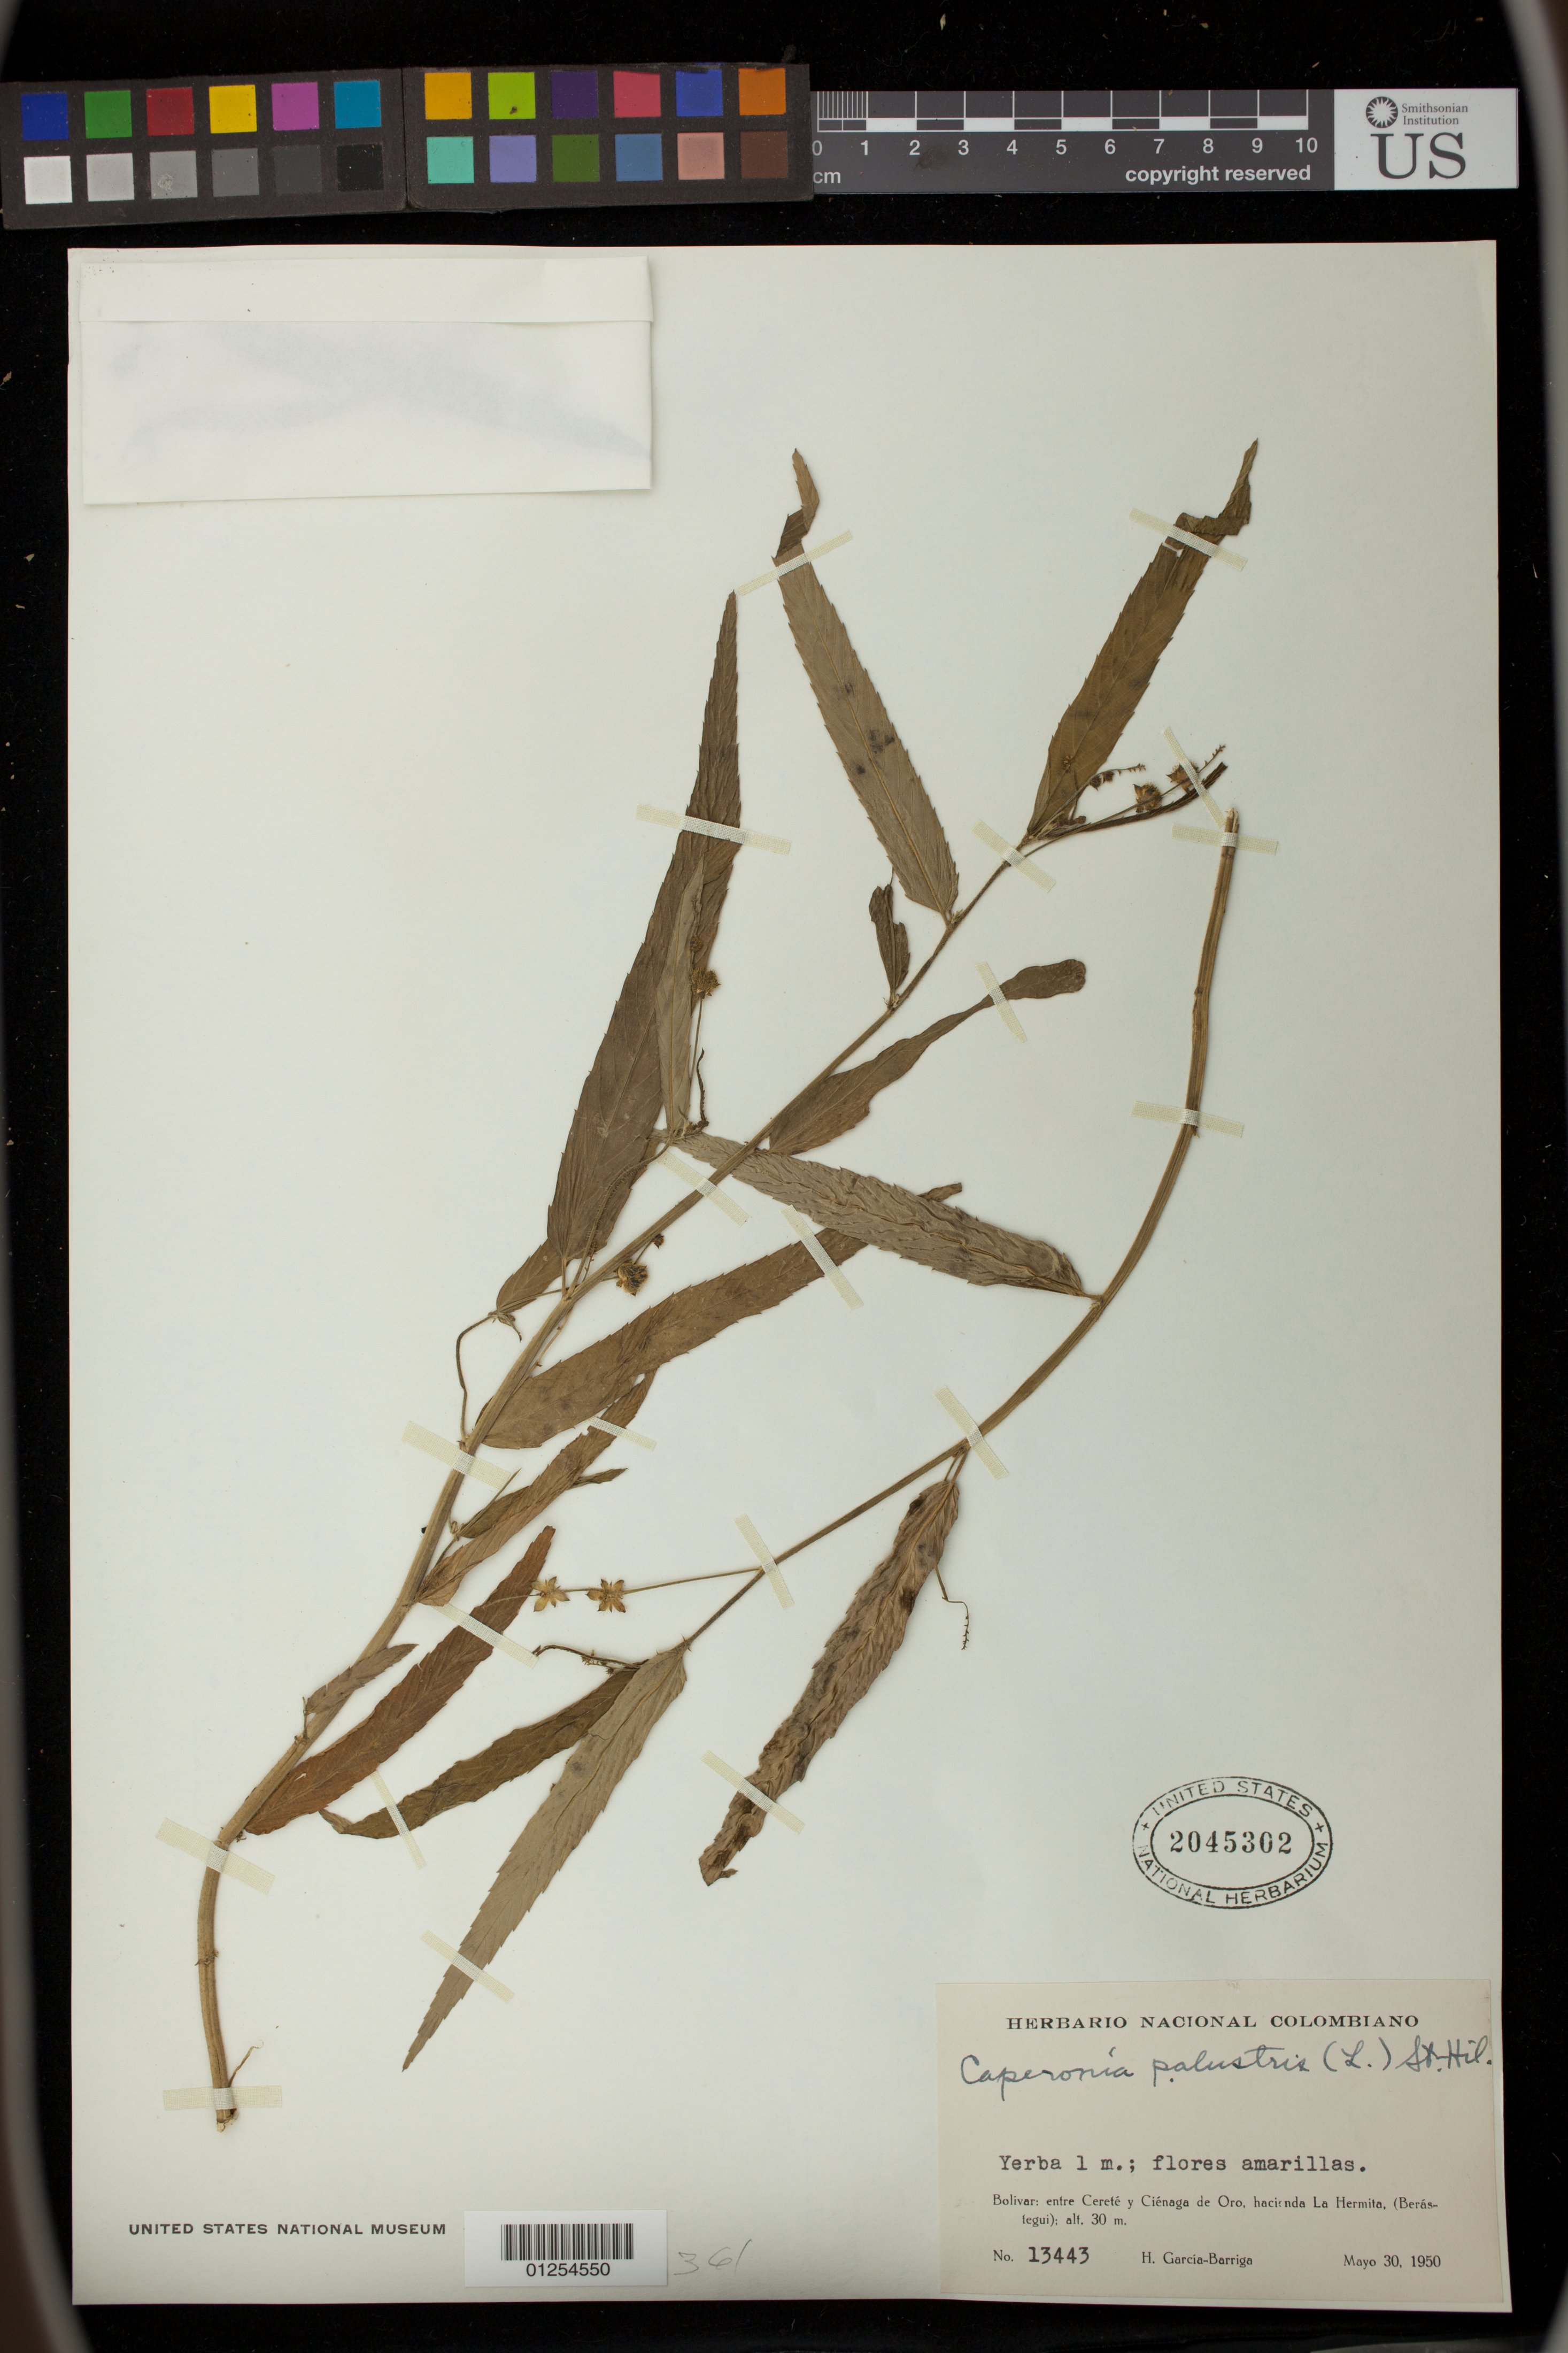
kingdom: Plantae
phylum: Tracheophyta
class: Magnoliopsida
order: Malpighiales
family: Euphorbiaceae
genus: Caperonia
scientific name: Caperonia palustris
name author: (L.) A. St.-Hil.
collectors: H. García Barriga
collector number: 13443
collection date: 1950-05-30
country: Colombia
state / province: Cordoba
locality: Bolivar: entre Cerete y Cienaga de Oro, hacienda La Hermita, (Berastegui)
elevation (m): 30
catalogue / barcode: US 2045302